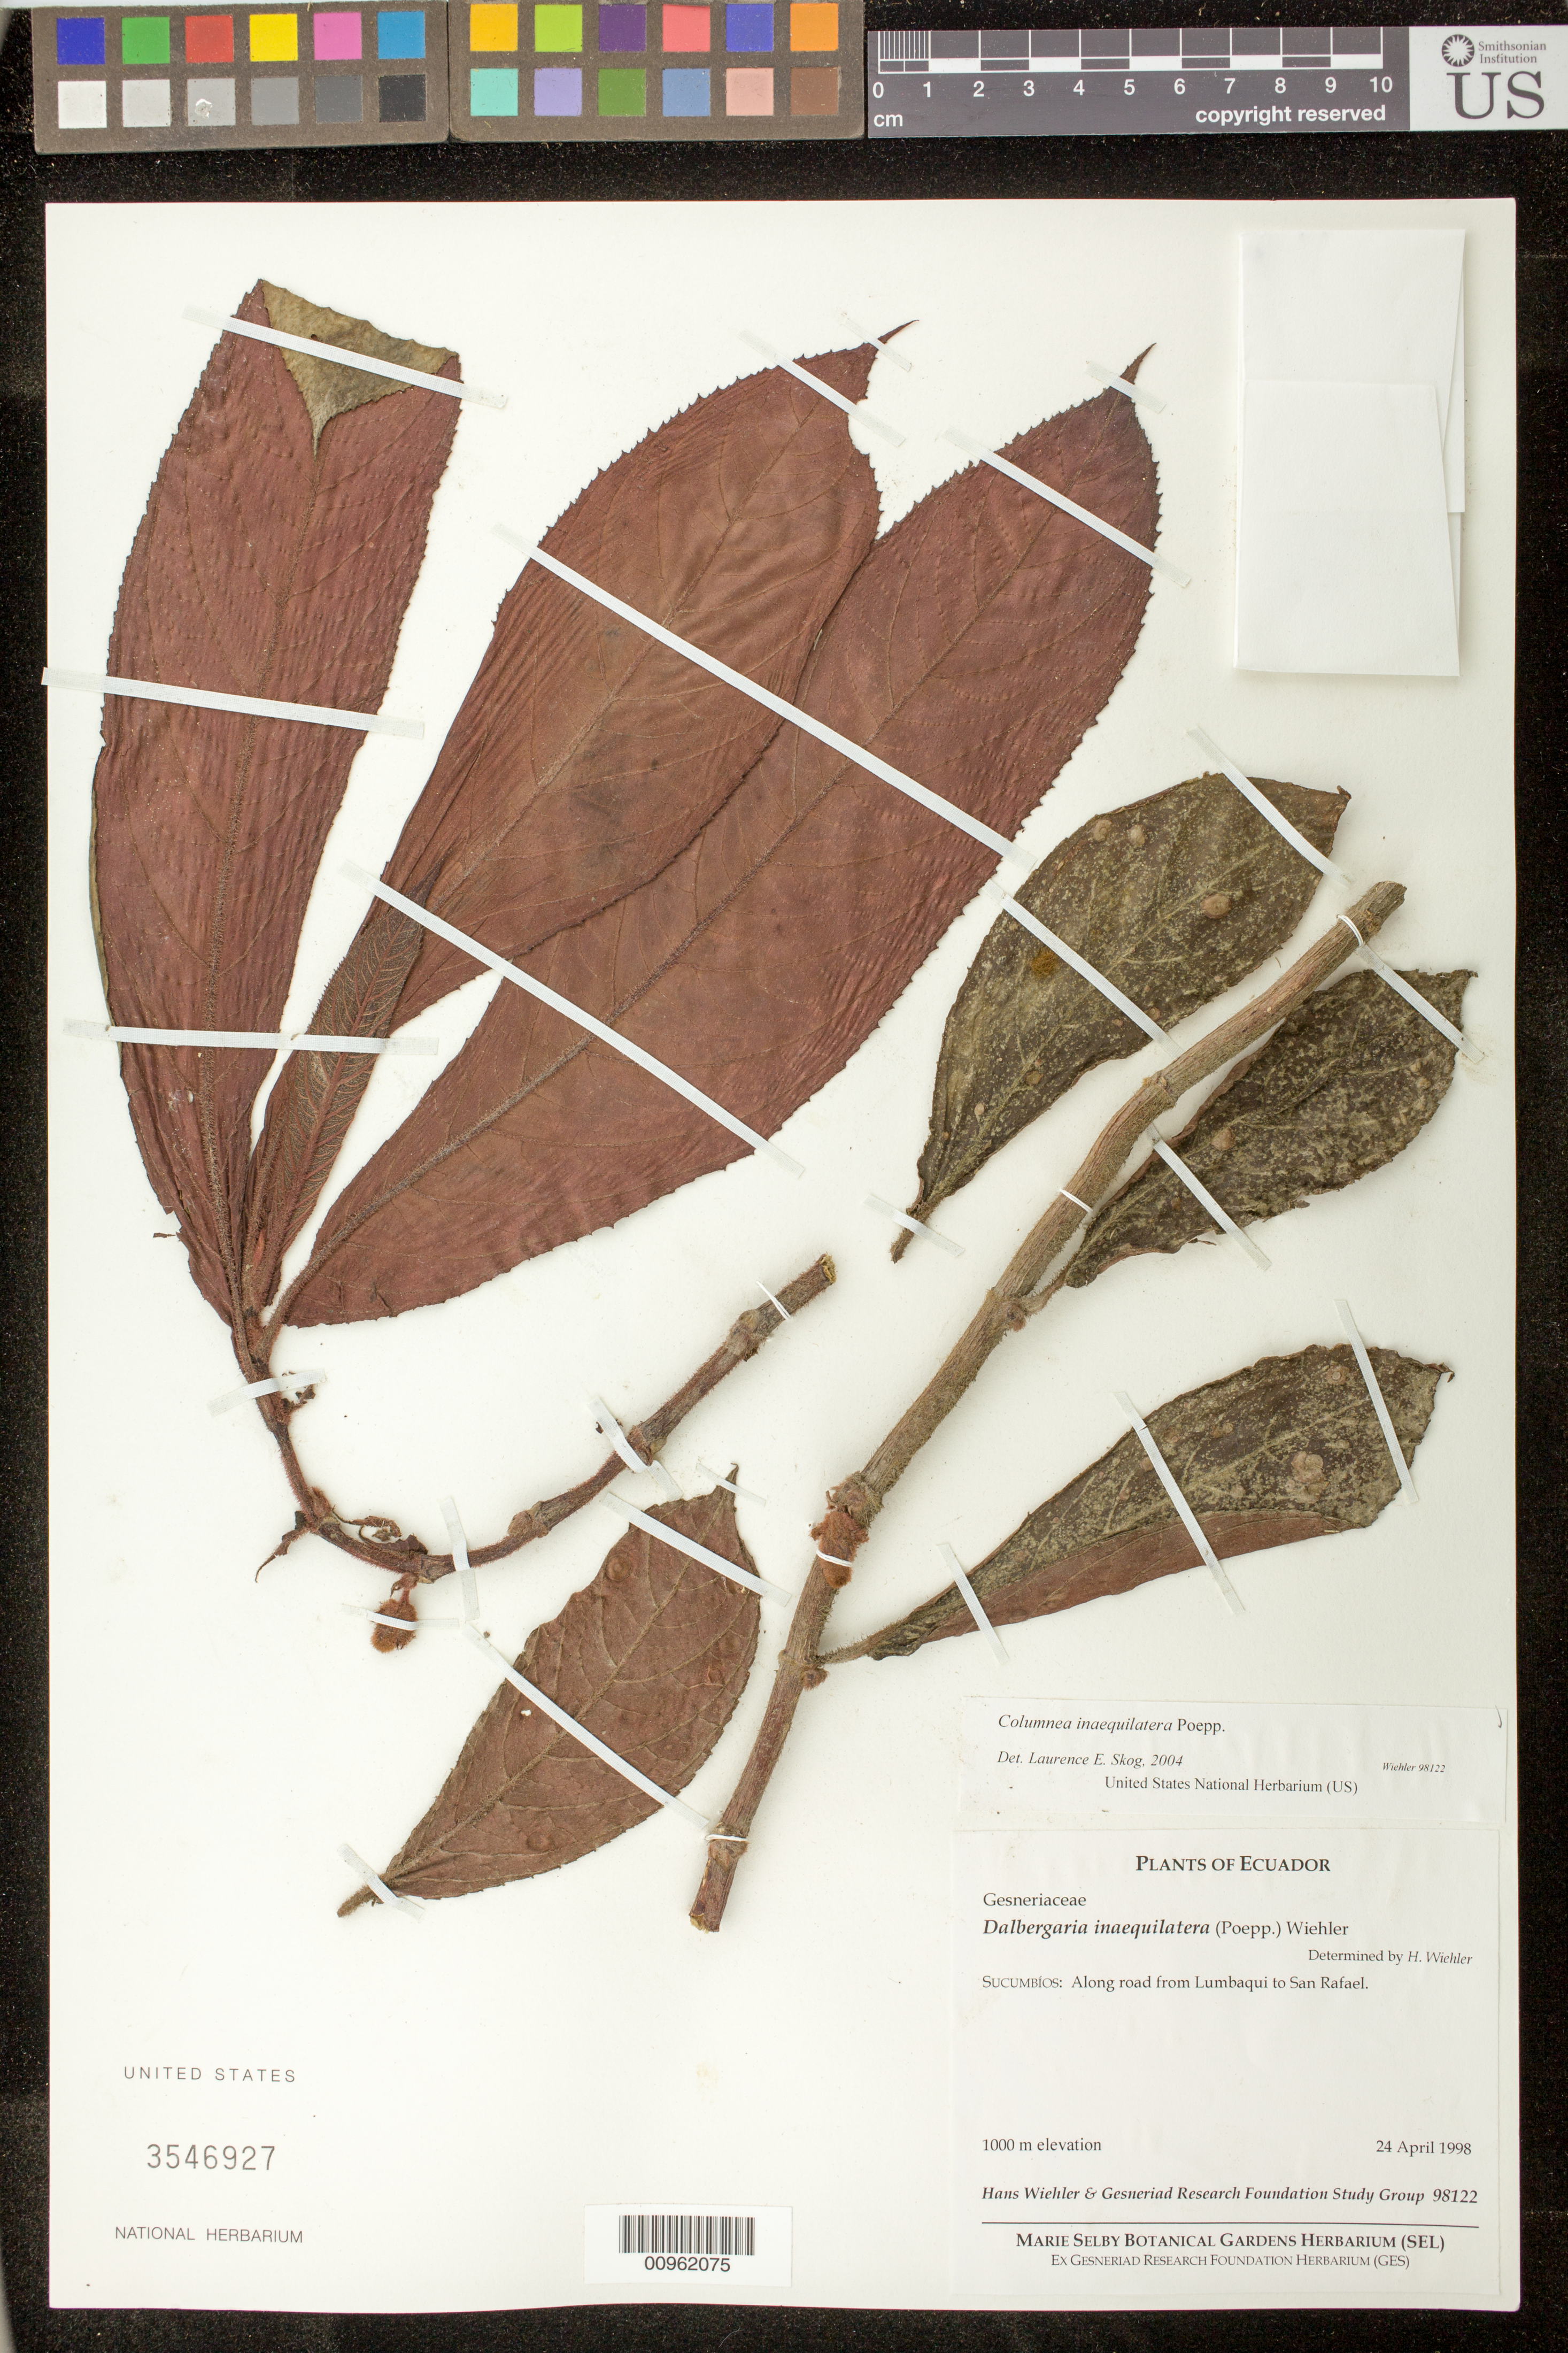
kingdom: Plantae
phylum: Tracheophyta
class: Magnoliopsida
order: Lamiales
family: Gesneriaceae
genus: Columnea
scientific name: Columnea inaequilatera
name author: Poepp.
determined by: Skog, Laurence E.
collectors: H. J. Wiehler & GRF Study Group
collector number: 98122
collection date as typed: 24 Apr 1998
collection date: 1998-04-24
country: Ecuador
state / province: Sucumbíos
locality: Sucumbíos: along road from Lumbaqui to San Rafael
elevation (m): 1000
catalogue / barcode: US 3546927